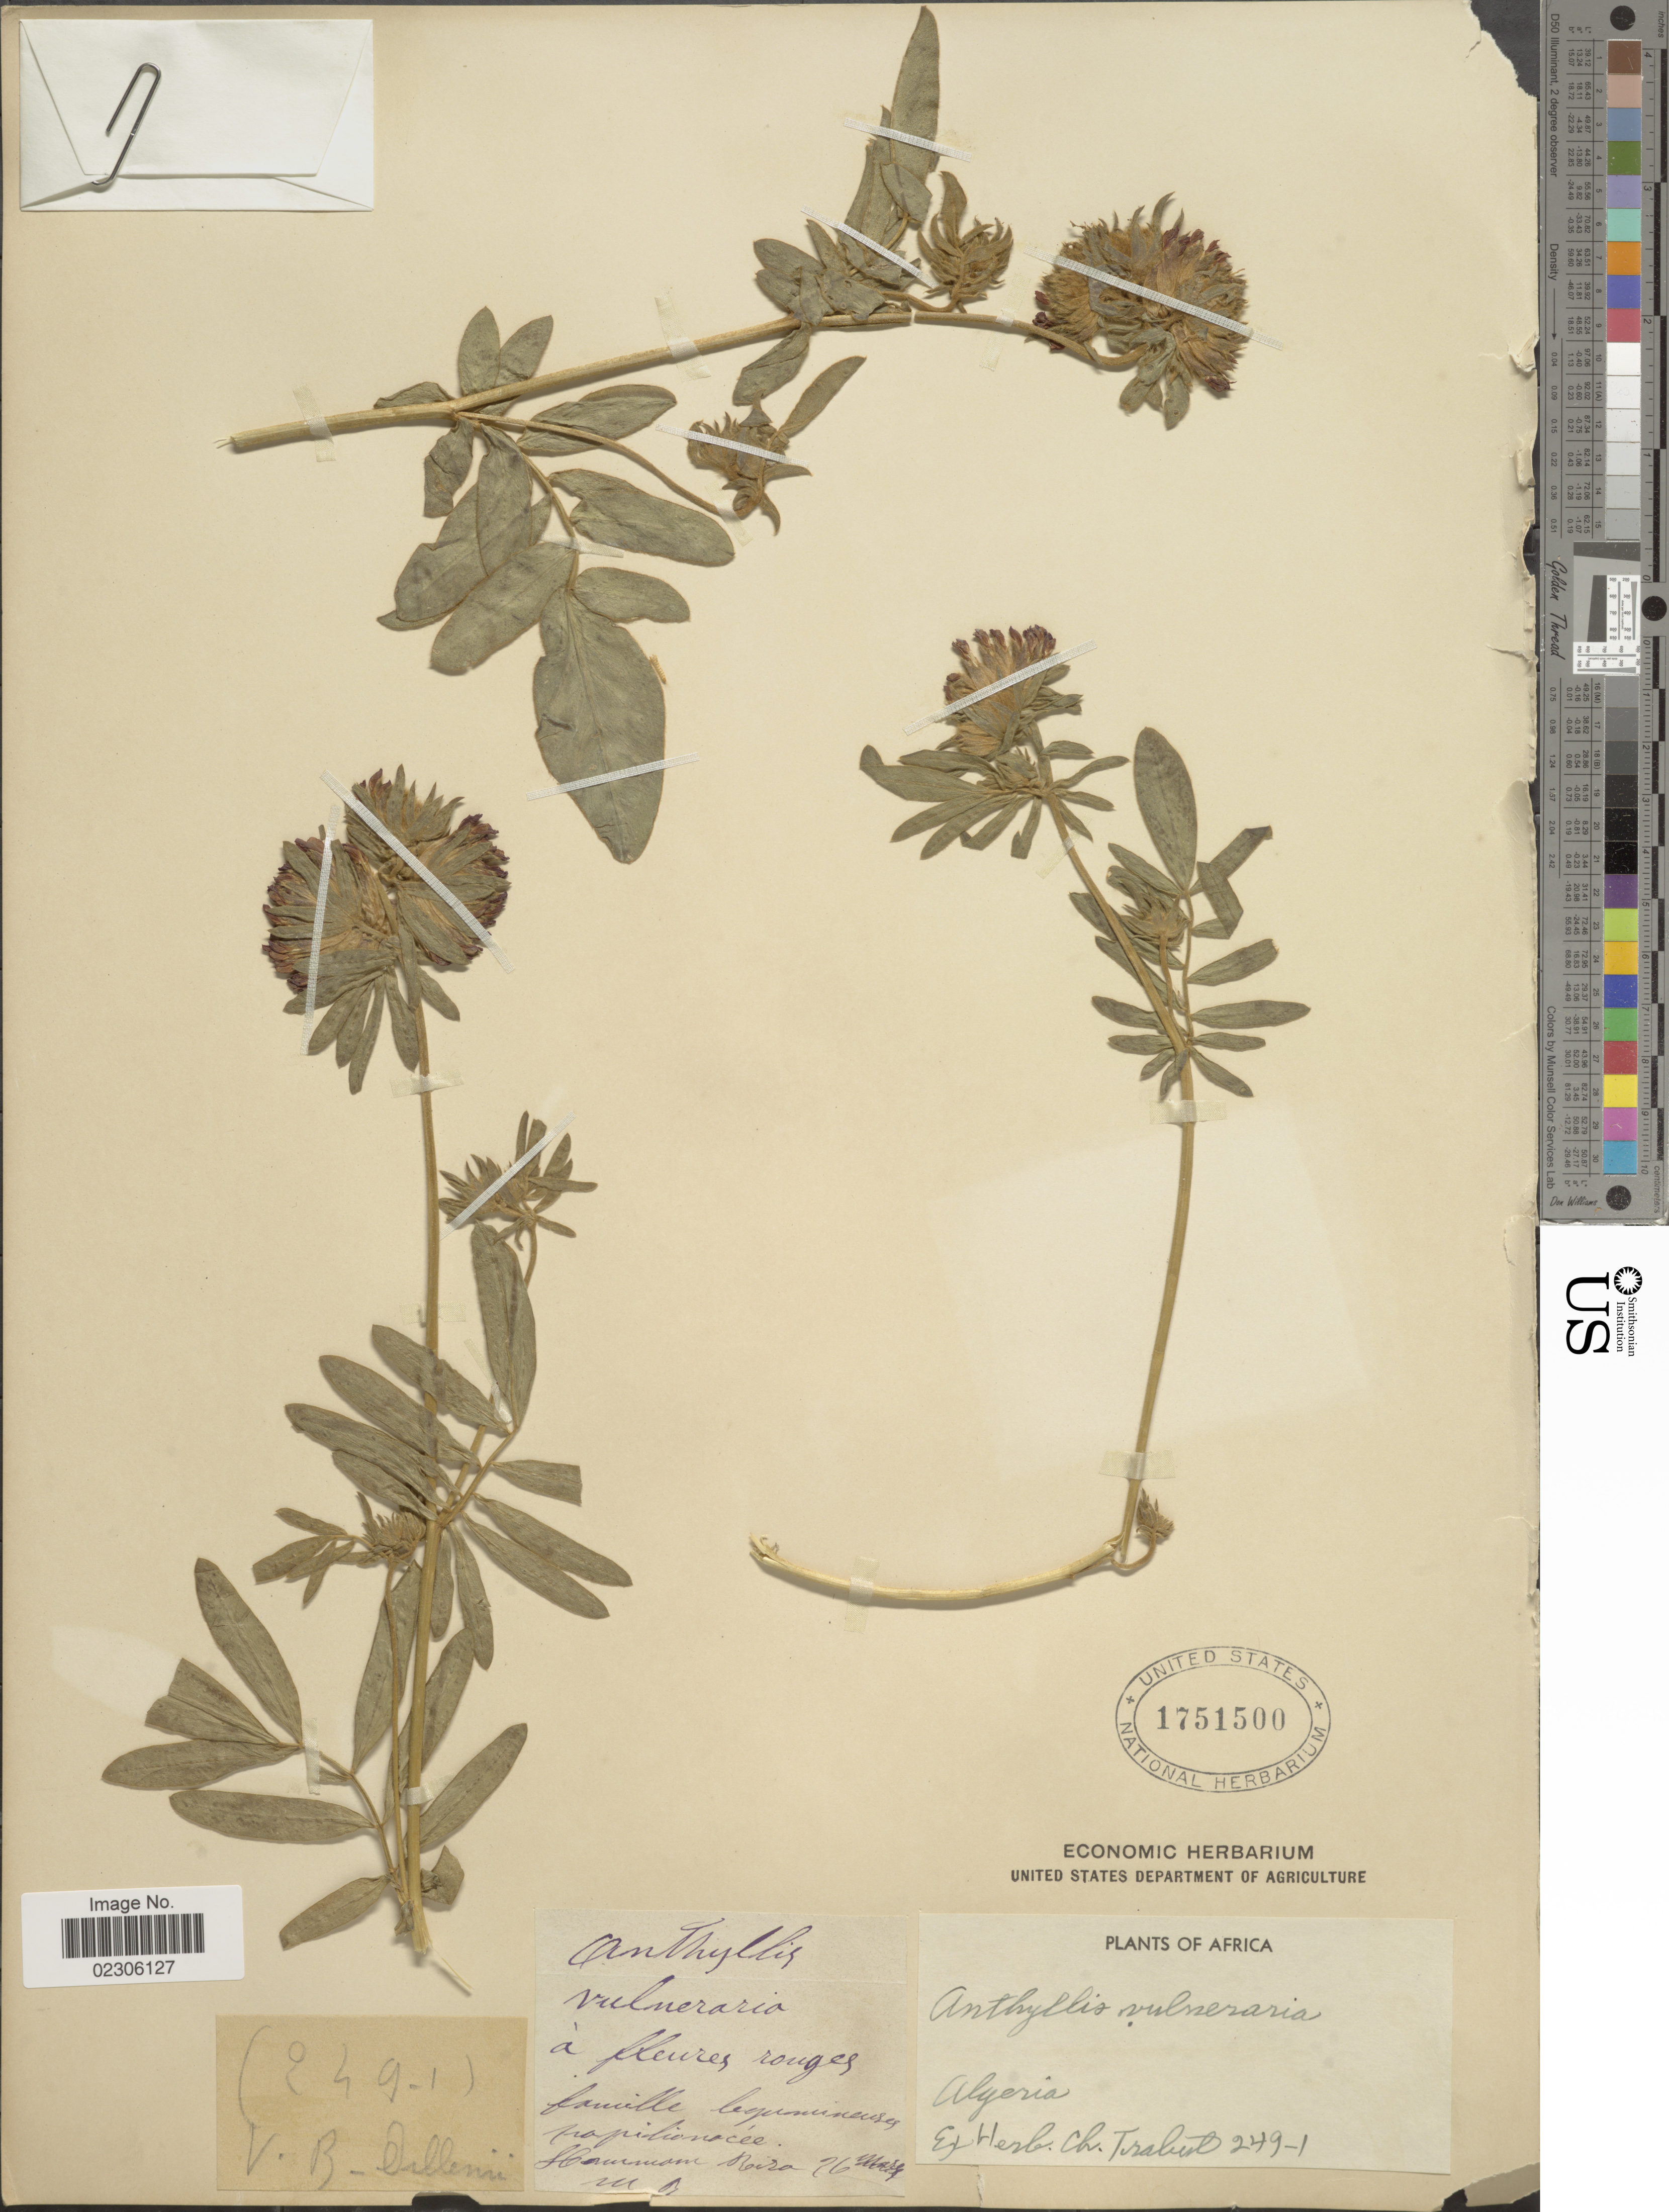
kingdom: Plantae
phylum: Tracheophyta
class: Magnoliopsida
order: Fabales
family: Fabaceae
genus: Anthyllis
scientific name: Anthyllis vulneraria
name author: L.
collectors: Ex herb. Ch. Trabut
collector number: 249-1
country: Algeria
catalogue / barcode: US 1751500